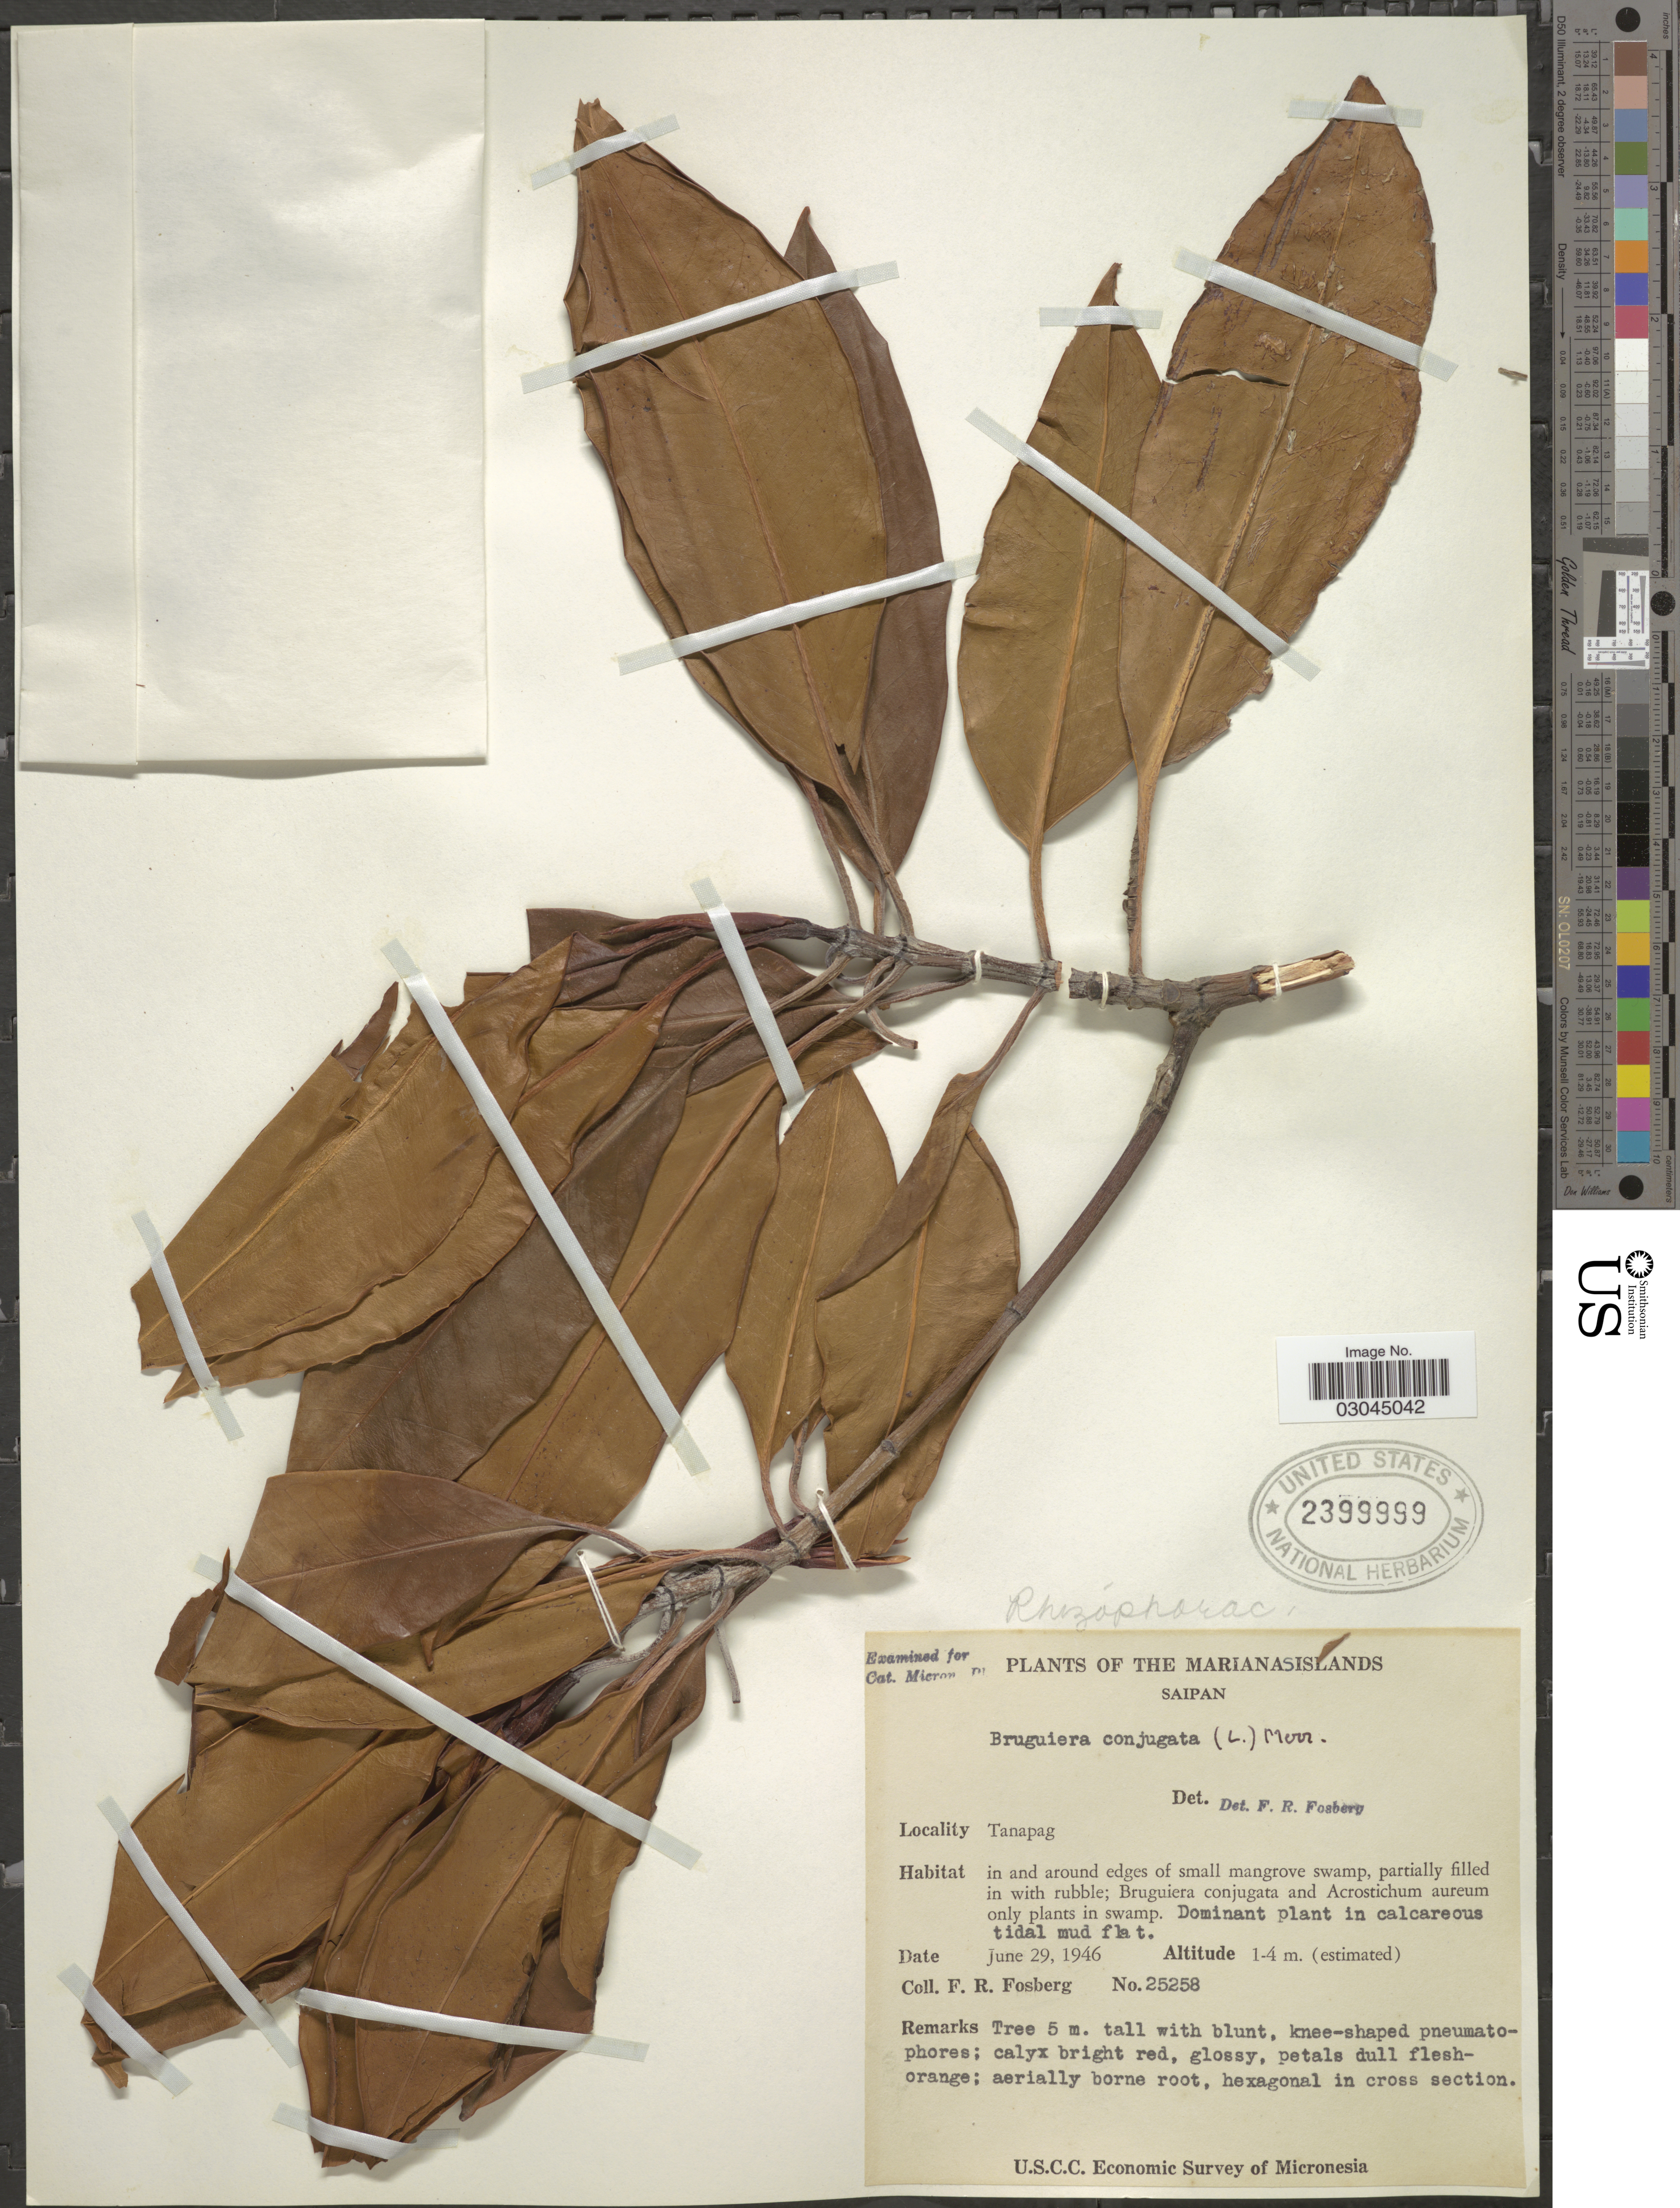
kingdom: Plantae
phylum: Tracheophyta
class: Magnoliopsida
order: Malpighiales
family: Rhizophoraceae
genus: Bruguiera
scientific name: Bruguiera gymnorhiza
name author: (L.) Savigny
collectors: F. R. Fosberg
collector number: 25258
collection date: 1946-06-29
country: Northern Mariana Islands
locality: The Marianas Islands, Saipan, Tanapag.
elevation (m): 1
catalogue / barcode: US 2399999